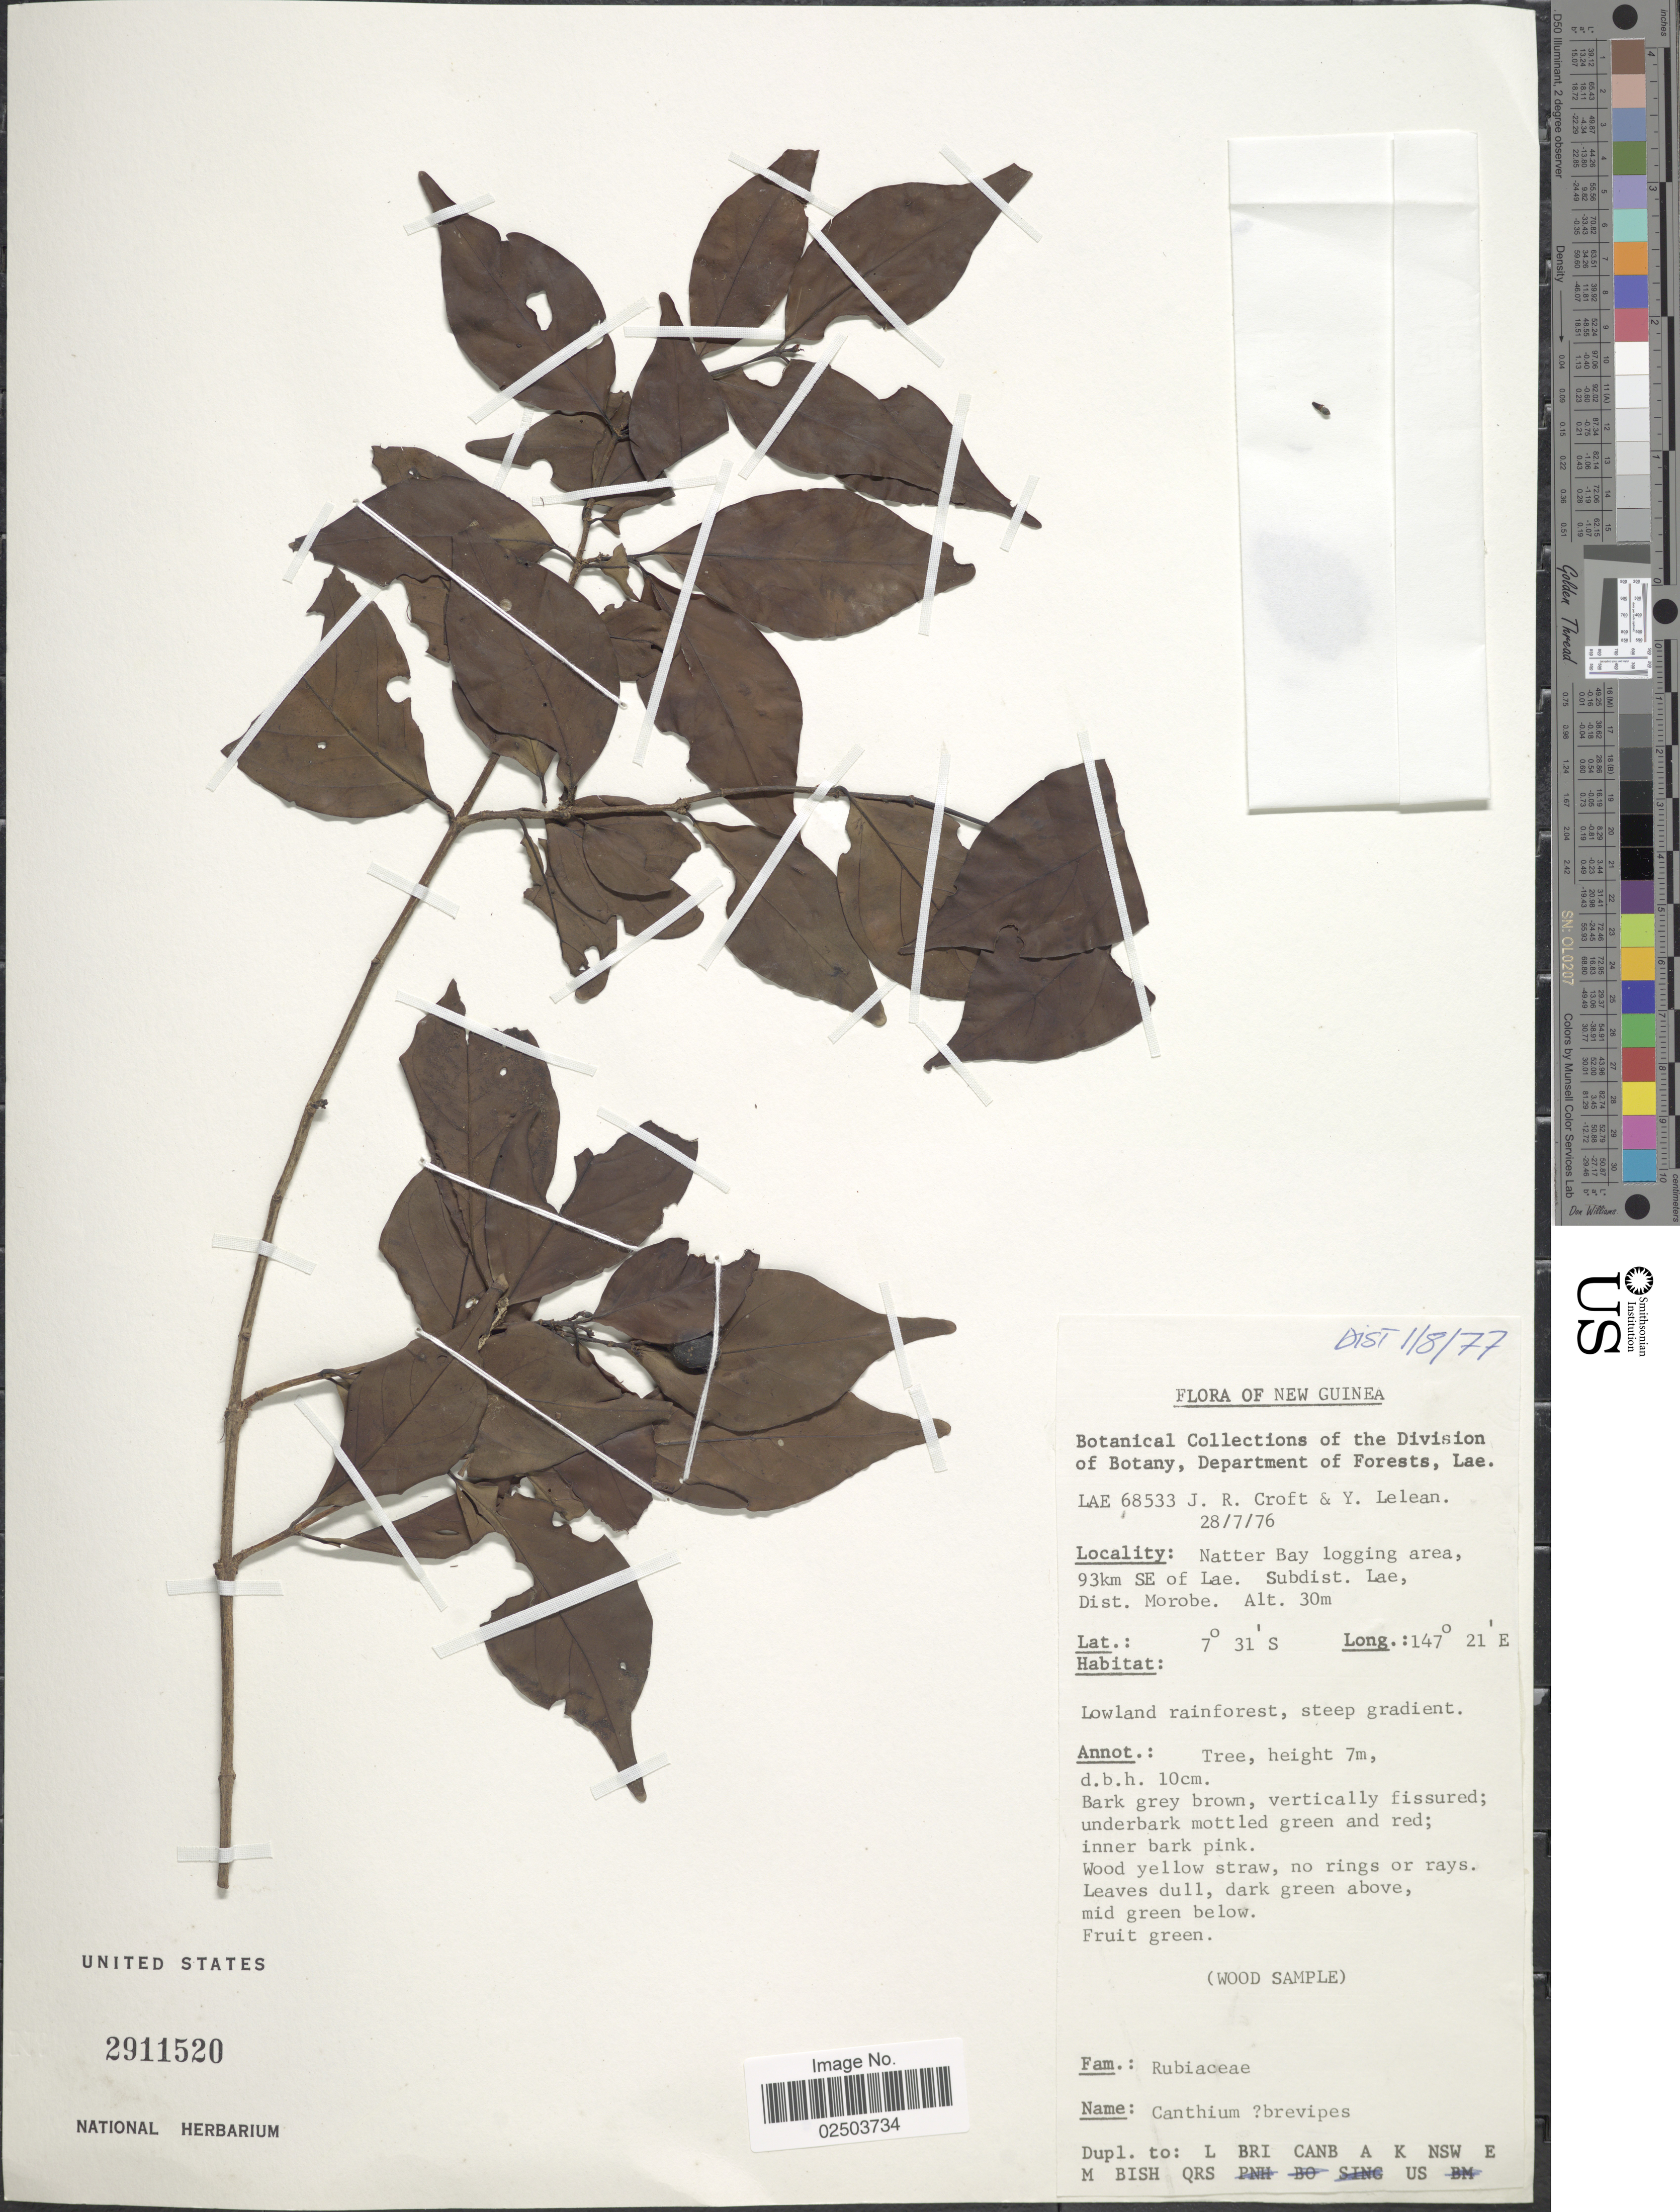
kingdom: Plantae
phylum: Tracheophyta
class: Magnoliopsida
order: Gentianales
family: Rubiaceae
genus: Cyclophyllum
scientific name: Cyclophyllum brevipes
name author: (Merr. & L.M. Perry) S. T. Reynolds & R.J.F. Hend.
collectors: J. R. Croft & Y. Lelean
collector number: LAE68533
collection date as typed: Transcribed d/m/y: 28/7/76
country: Papua New Guinea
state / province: Morobe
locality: New Guinea. Natter Bay logging area, 93km SE of Lae. Subdist. Lae, Dist. Morobe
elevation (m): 30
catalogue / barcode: US 2911520